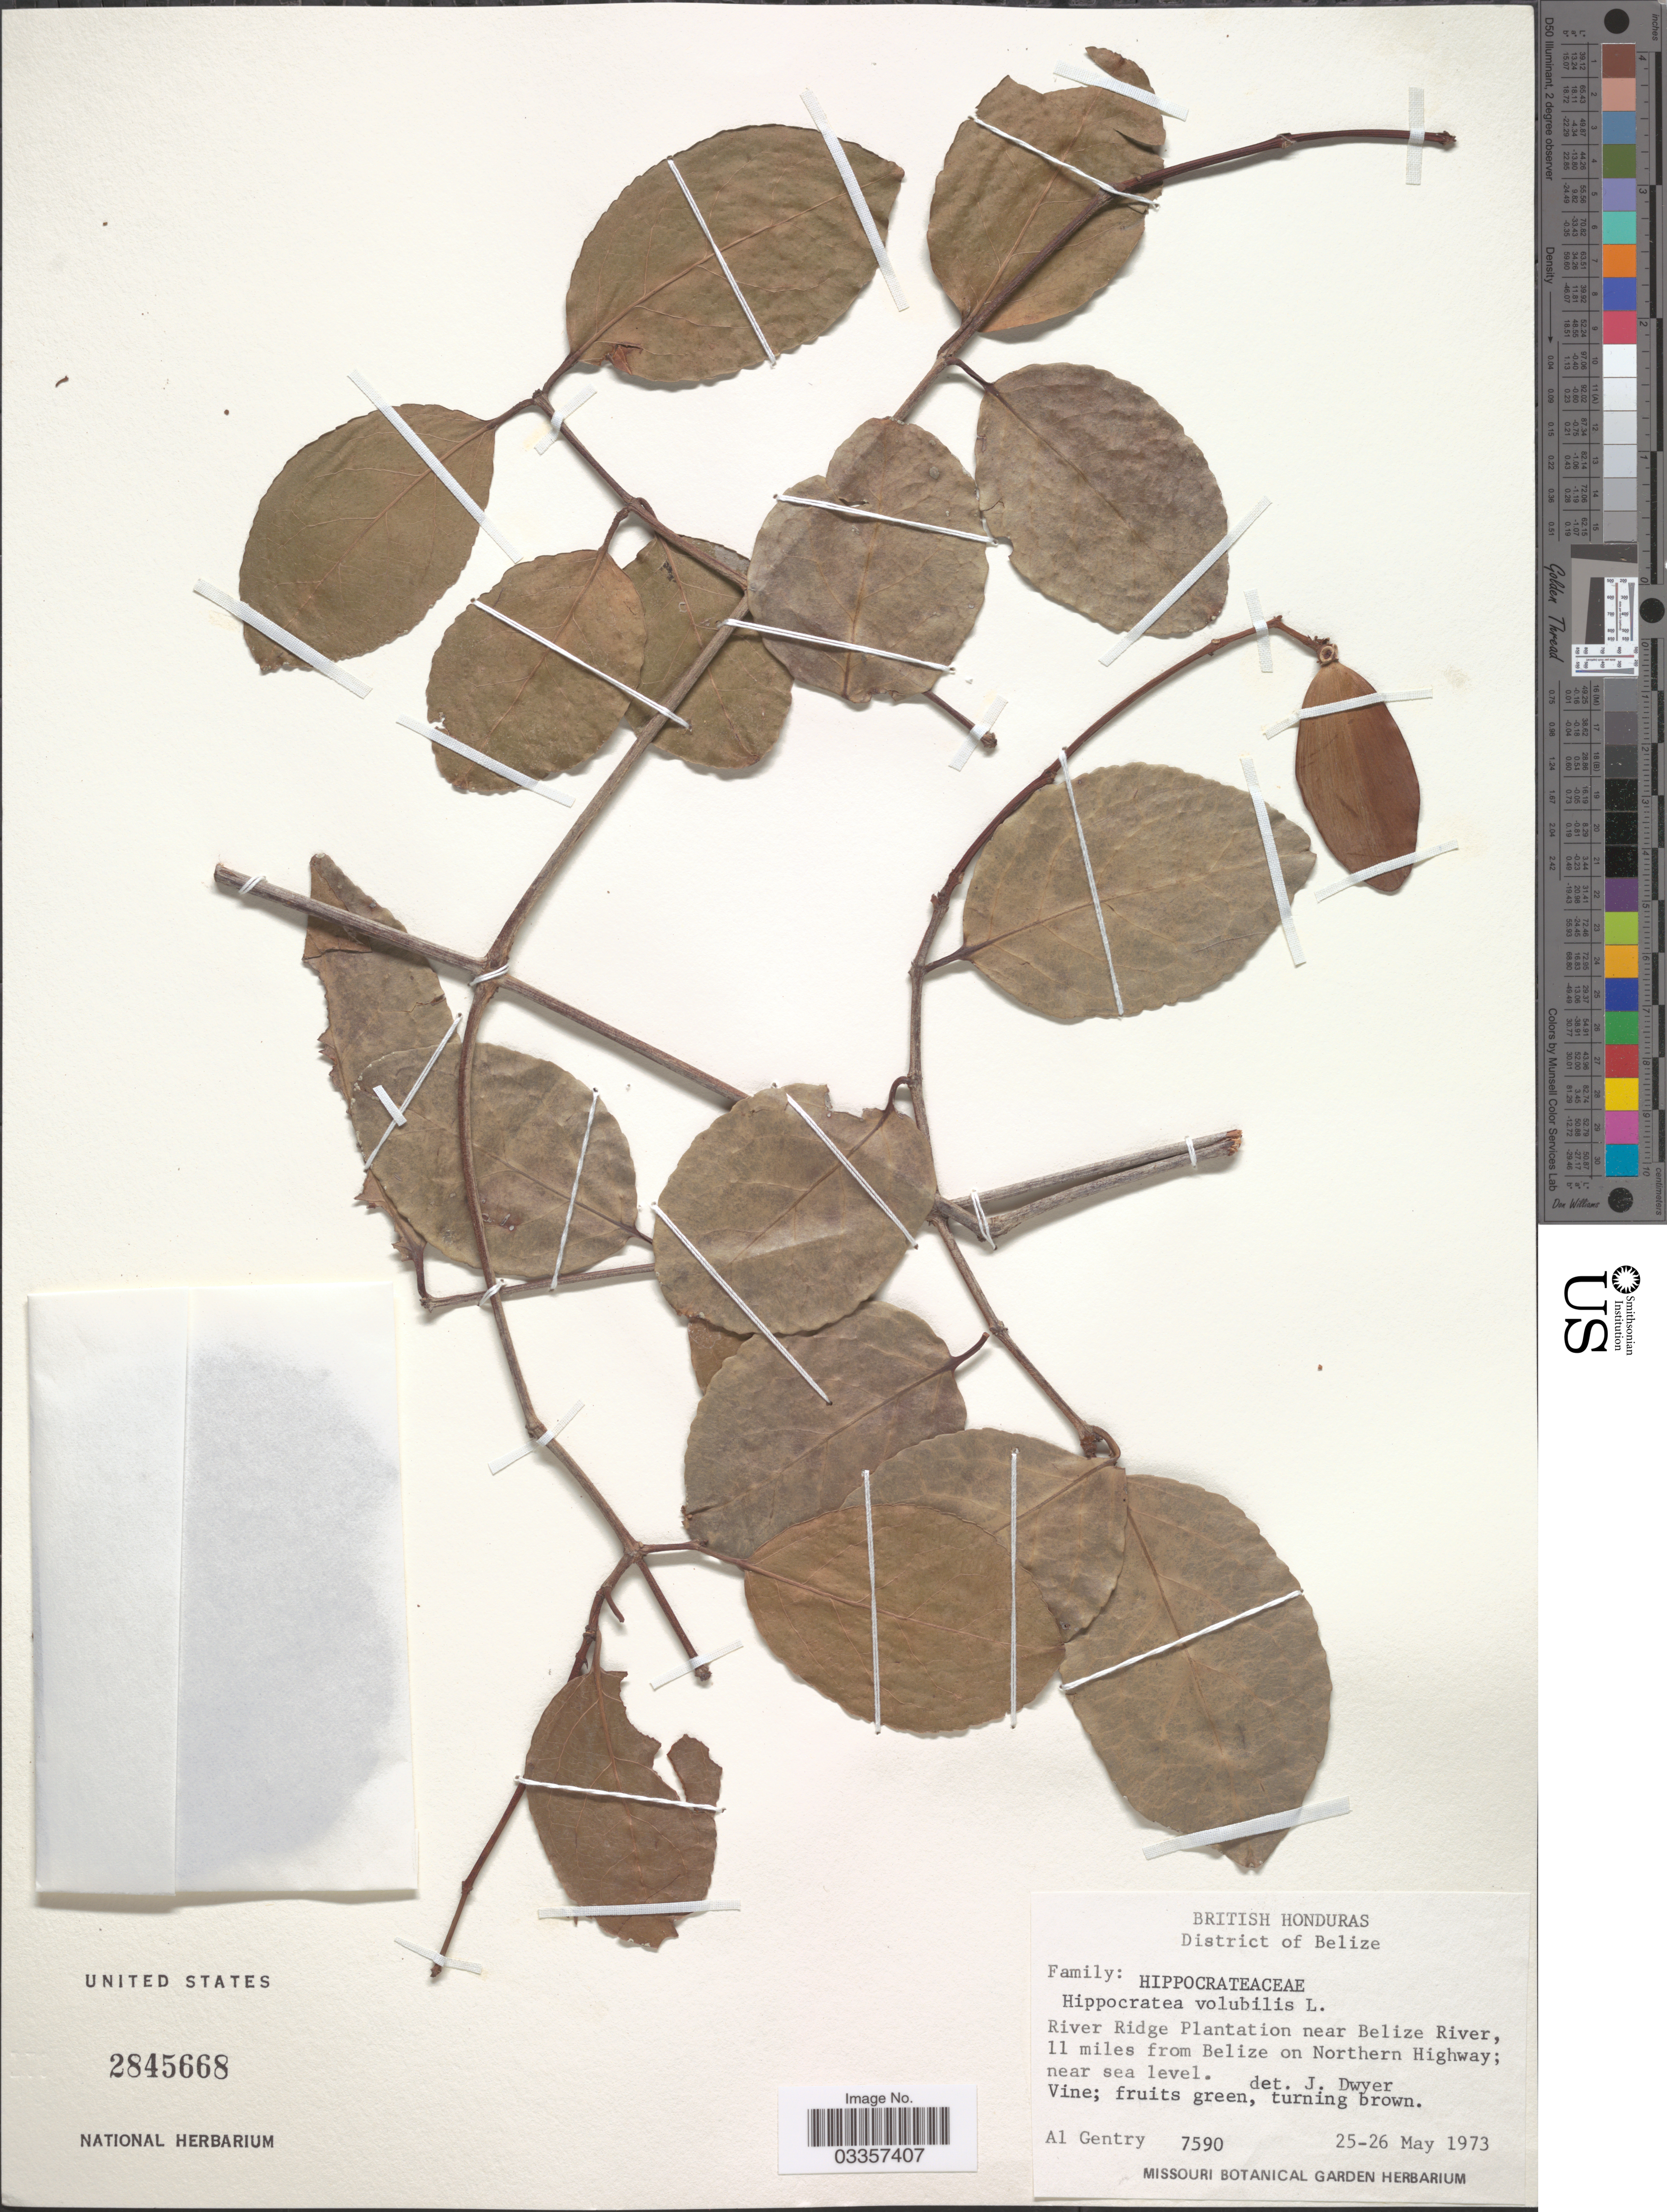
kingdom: Plantae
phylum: Tracheophyta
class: Magnoliopsida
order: Celastrales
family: Celastraceae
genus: Hippocratea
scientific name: Hippocratea volubilis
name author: L.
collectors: A. H. Gentry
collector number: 7590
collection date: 1973-05-25/1973-05-26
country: Belize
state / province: Belize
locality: British Honduras. District of Belize. River Ridge Plantation near Belize River, 11 miles from Belize on Northern Highway.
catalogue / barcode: US 2845668